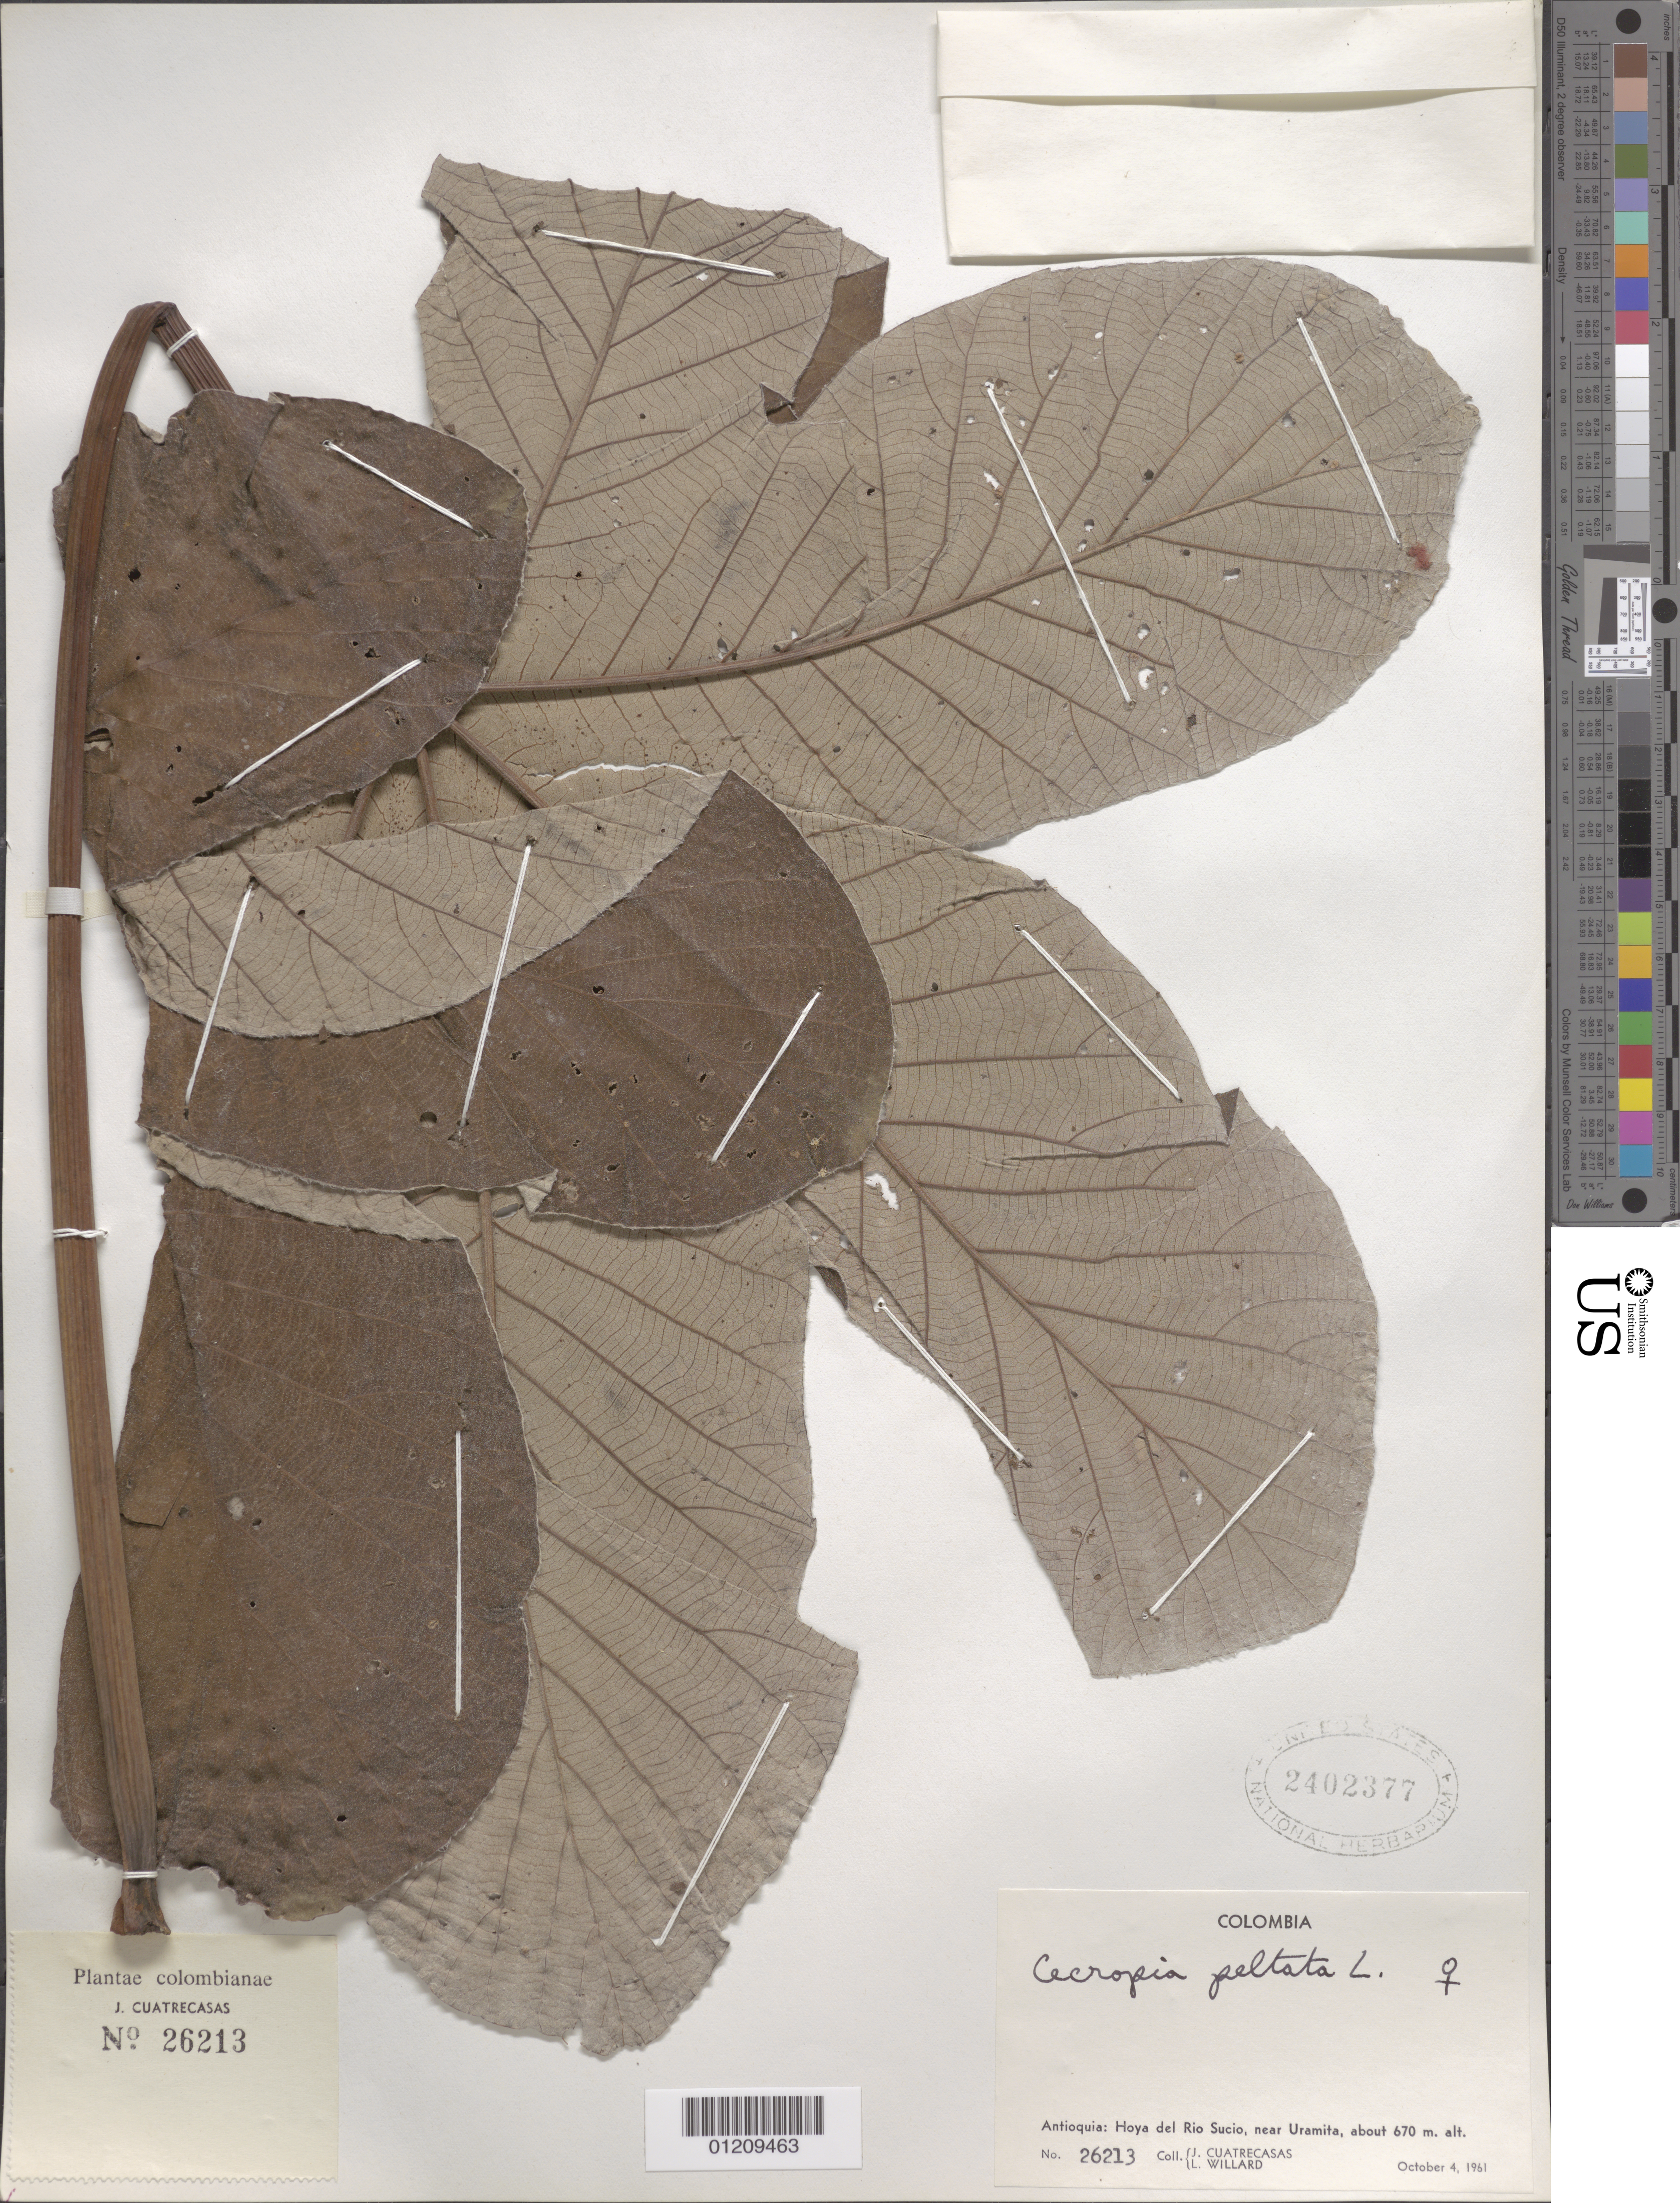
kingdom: Plantae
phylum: Tracheophyta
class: Magnoliopsida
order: Rosales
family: Urticaceae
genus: Cecropia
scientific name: Cecropia peltata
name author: L.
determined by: Cuatrecasas, J.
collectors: J. Cuatrecasas & L. Willard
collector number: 26213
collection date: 1961-10-04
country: Colombia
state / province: Antioquia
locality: Hoya del Rio Sucio, near Uramita.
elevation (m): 670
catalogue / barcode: US 2402377